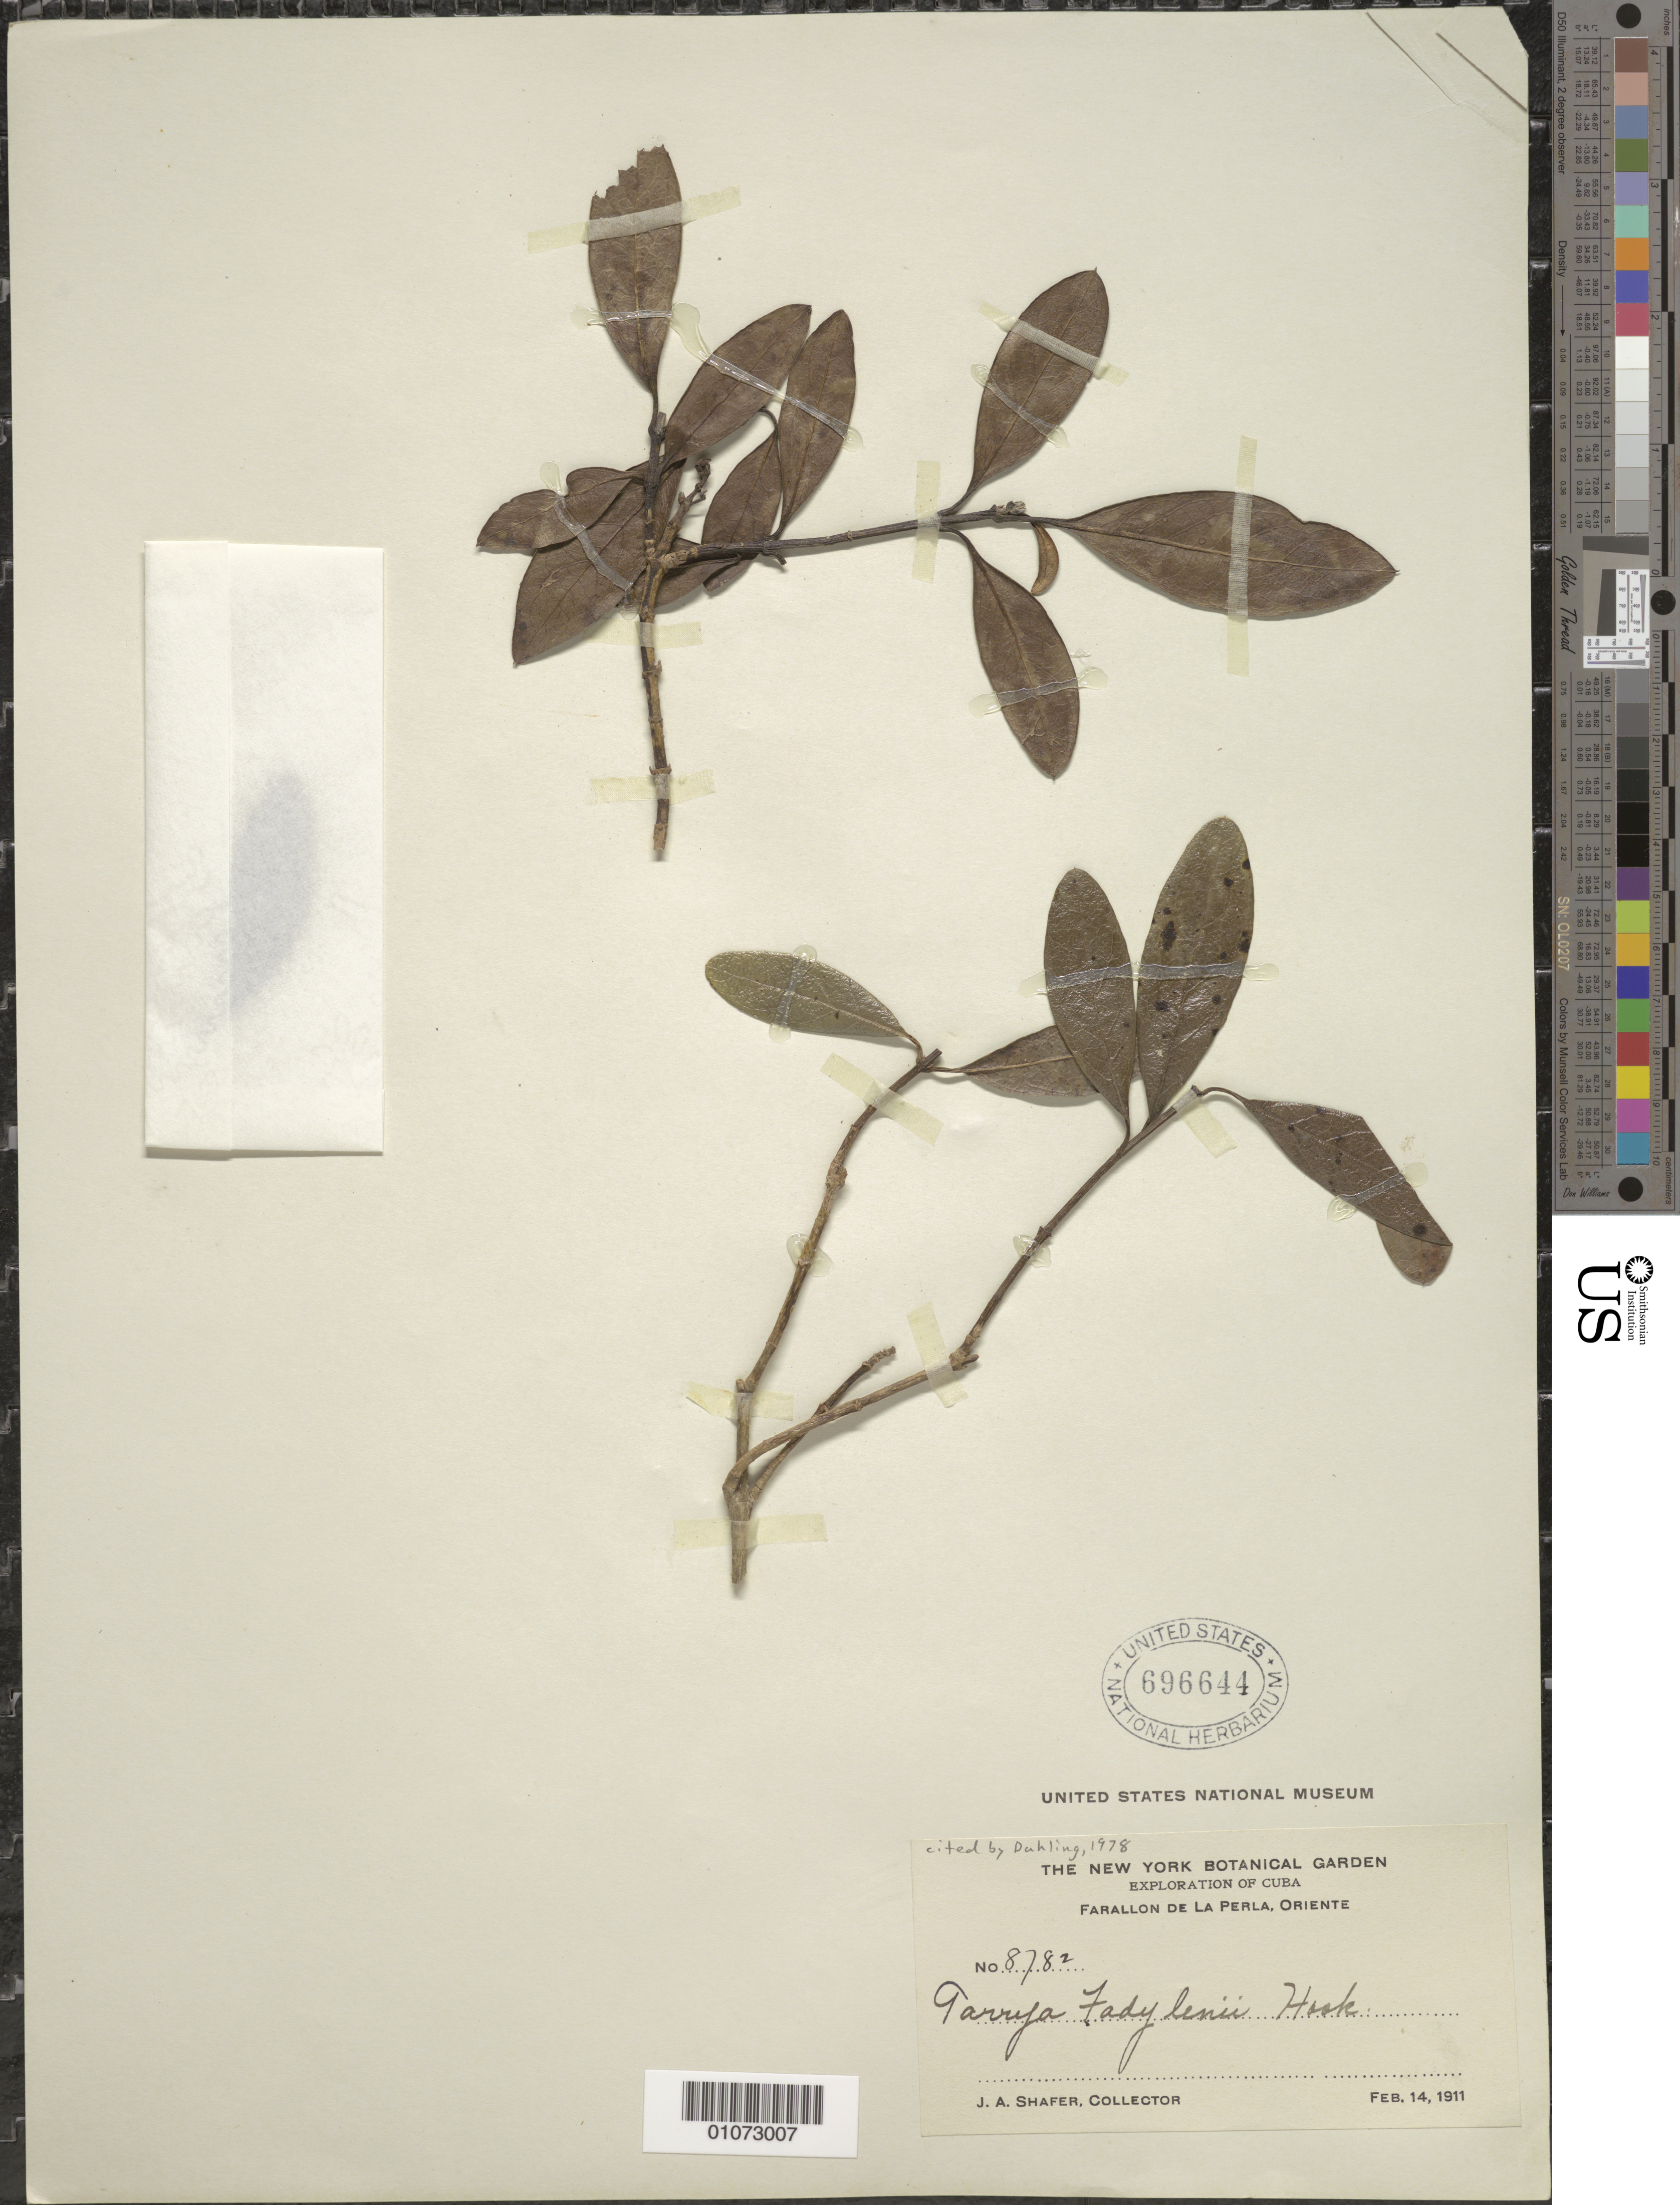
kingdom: Plantae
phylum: Tracheophyta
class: Magnoliopsida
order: Garryales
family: Garryaceae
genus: Garrya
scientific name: Garrya fadyenii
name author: Hook.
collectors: J. A. Shafer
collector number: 8782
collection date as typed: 14 Feb 1911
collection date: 1911-02-14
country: Cuba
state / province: Oriente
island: Cuba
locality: Farallon de La Perla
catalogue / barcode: US 696644